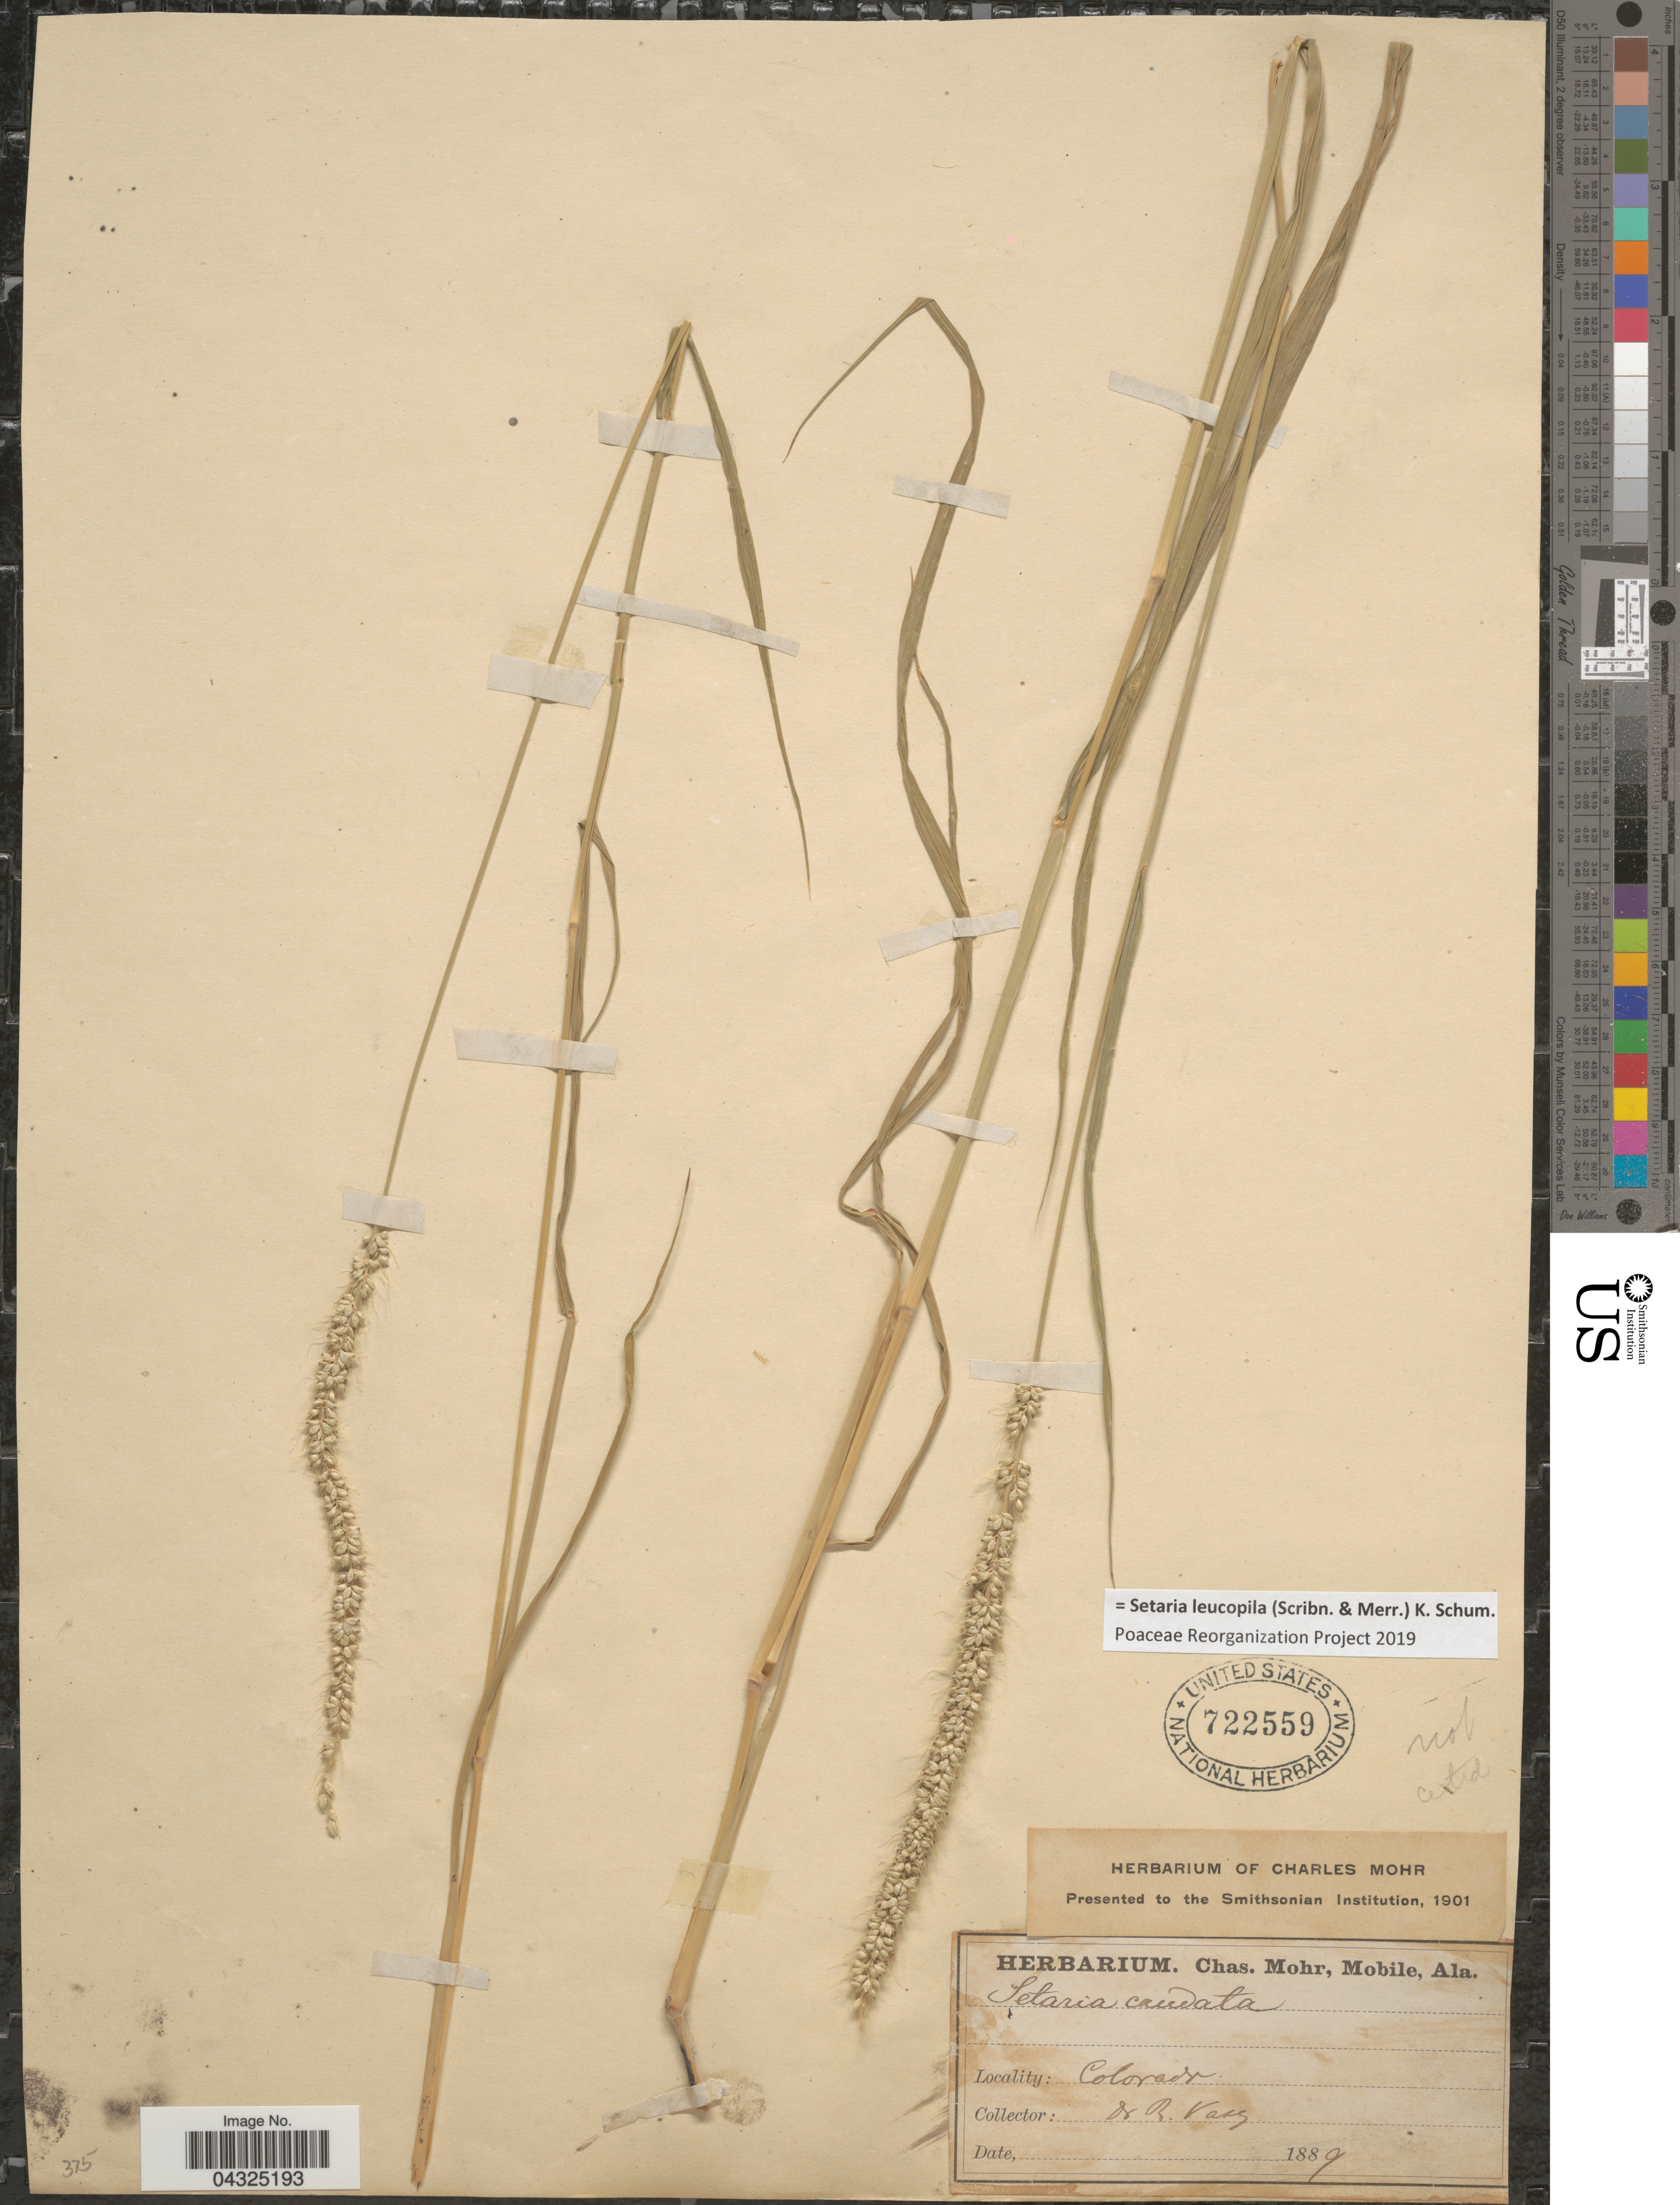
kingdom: Plantae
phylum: Tracheophyta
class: Liliopsida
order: Poales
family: Poaceae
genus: Setaria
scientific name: Setaria leucopila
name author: (Scribn. & Merr.) K. Schum.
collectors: R. Vasey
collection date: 1889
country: United States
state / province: Colorado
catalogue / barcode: US 722559